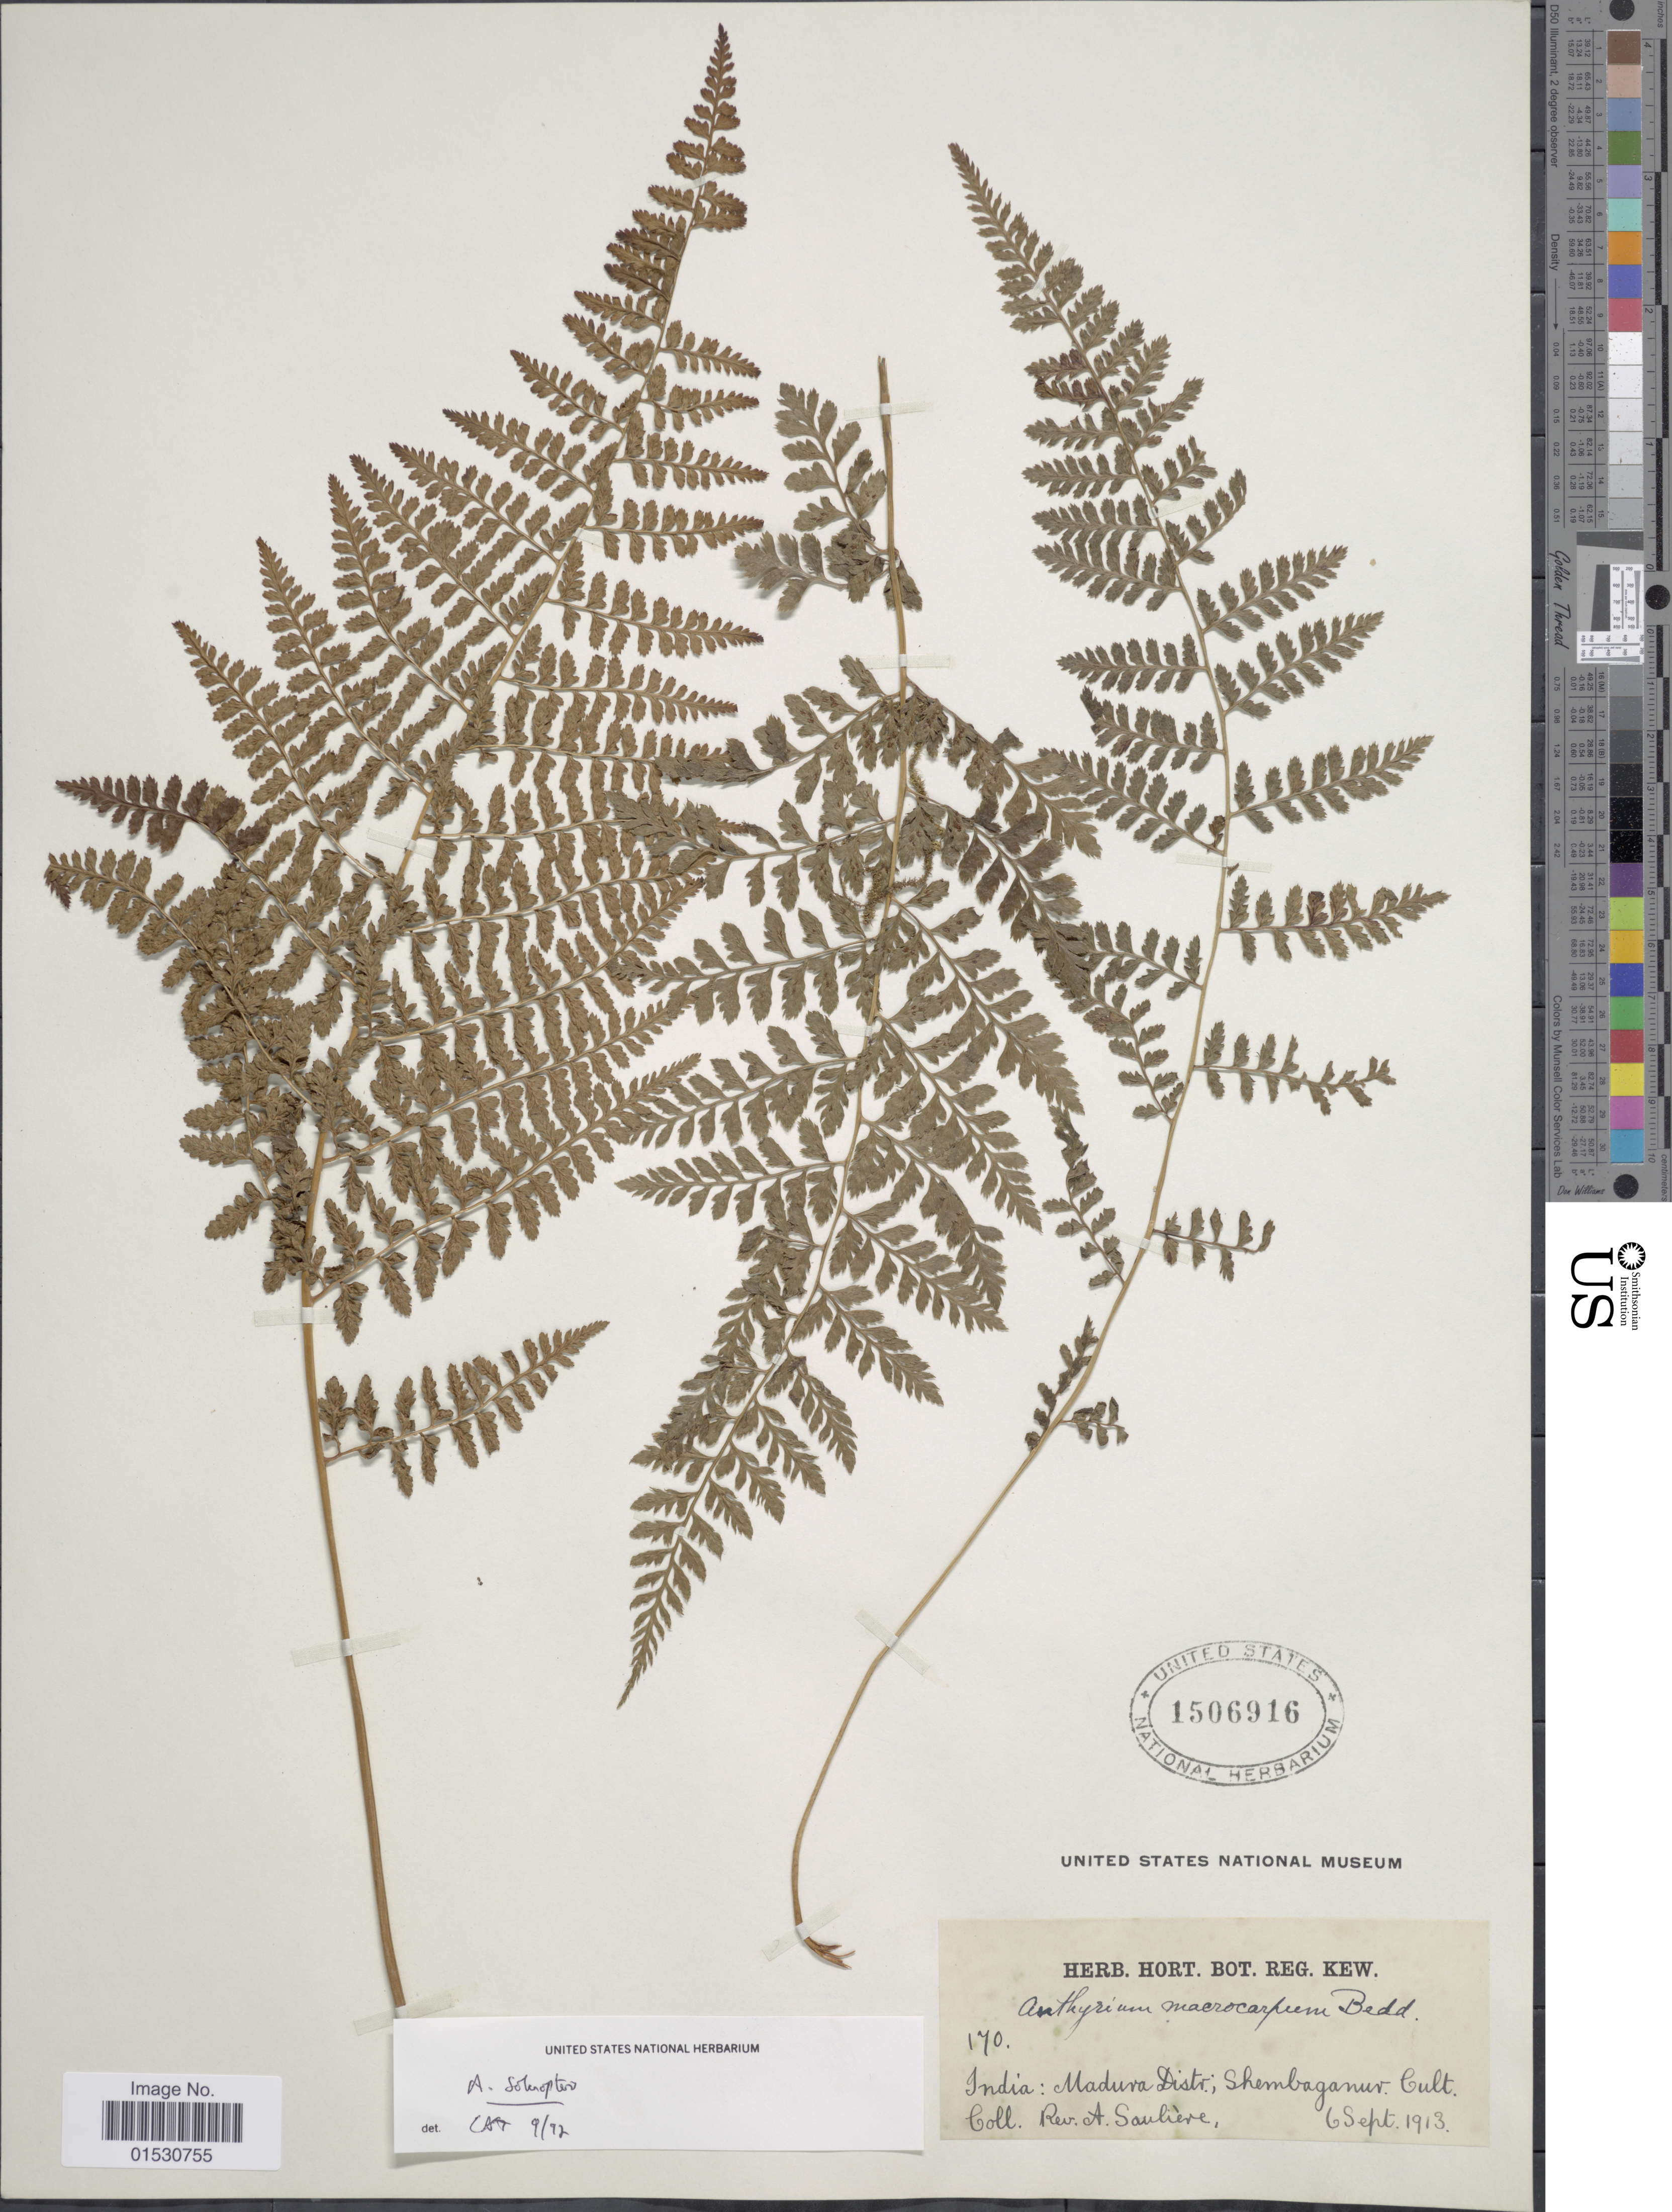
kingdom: Plantae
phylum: Tracheophyta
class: Polypodiopsida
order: Polypodiales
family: Athyriaceae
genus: Athyrium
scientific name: Athyrium macrocarpon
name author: Bedd.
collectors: A. Sauliere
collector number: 170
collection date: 1913-09-06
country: India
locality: Madura District; Shembaganuv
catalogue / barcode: US 1506916